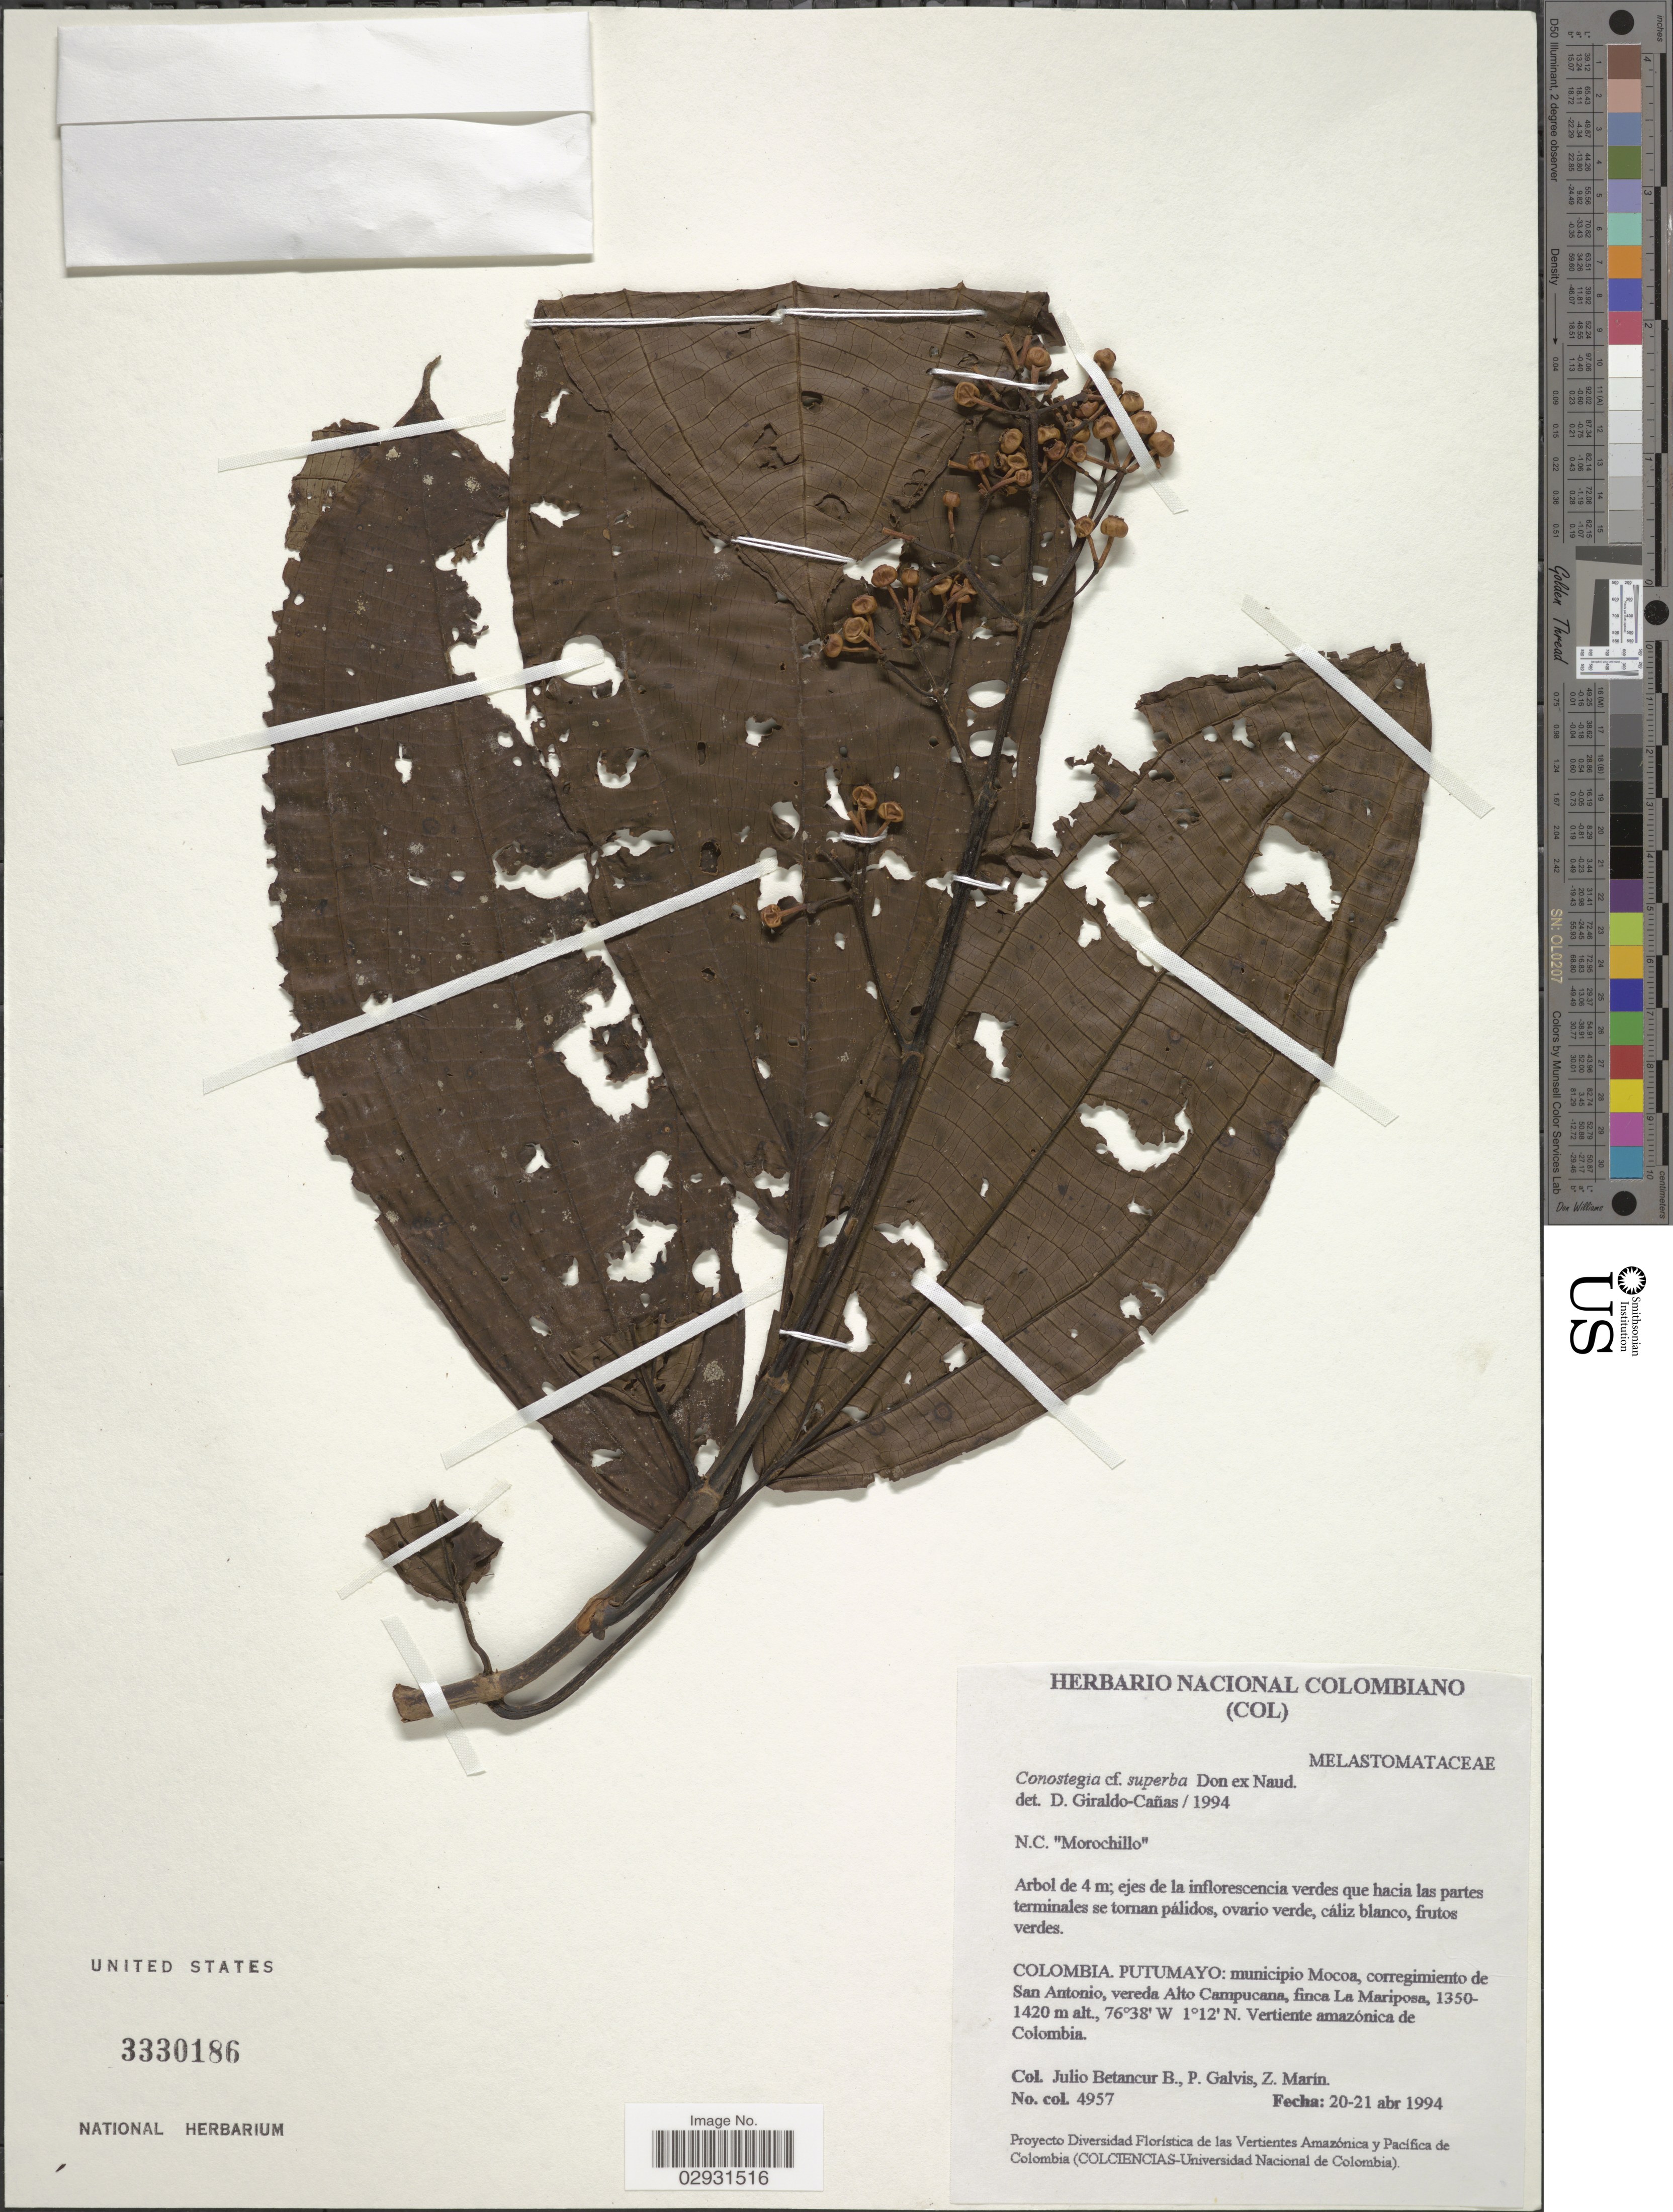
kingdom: Plantae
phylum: Tracheophyta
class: Magnoliopsida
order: Myrtales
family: Melastomataceae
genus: Conostegia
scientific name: Conostegia superba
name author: Naudin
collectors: J. Betancur-B., P. Galvis & Z. Marin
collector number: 4957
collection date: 1994-04-20/1994-04-21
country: Colombia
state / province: Putumayo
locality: Municipio Mocoa, corregimiento de San Antonio, vereda Alto Campucana, finca La Mariposa.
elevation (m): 1350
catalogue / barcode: US 3330186